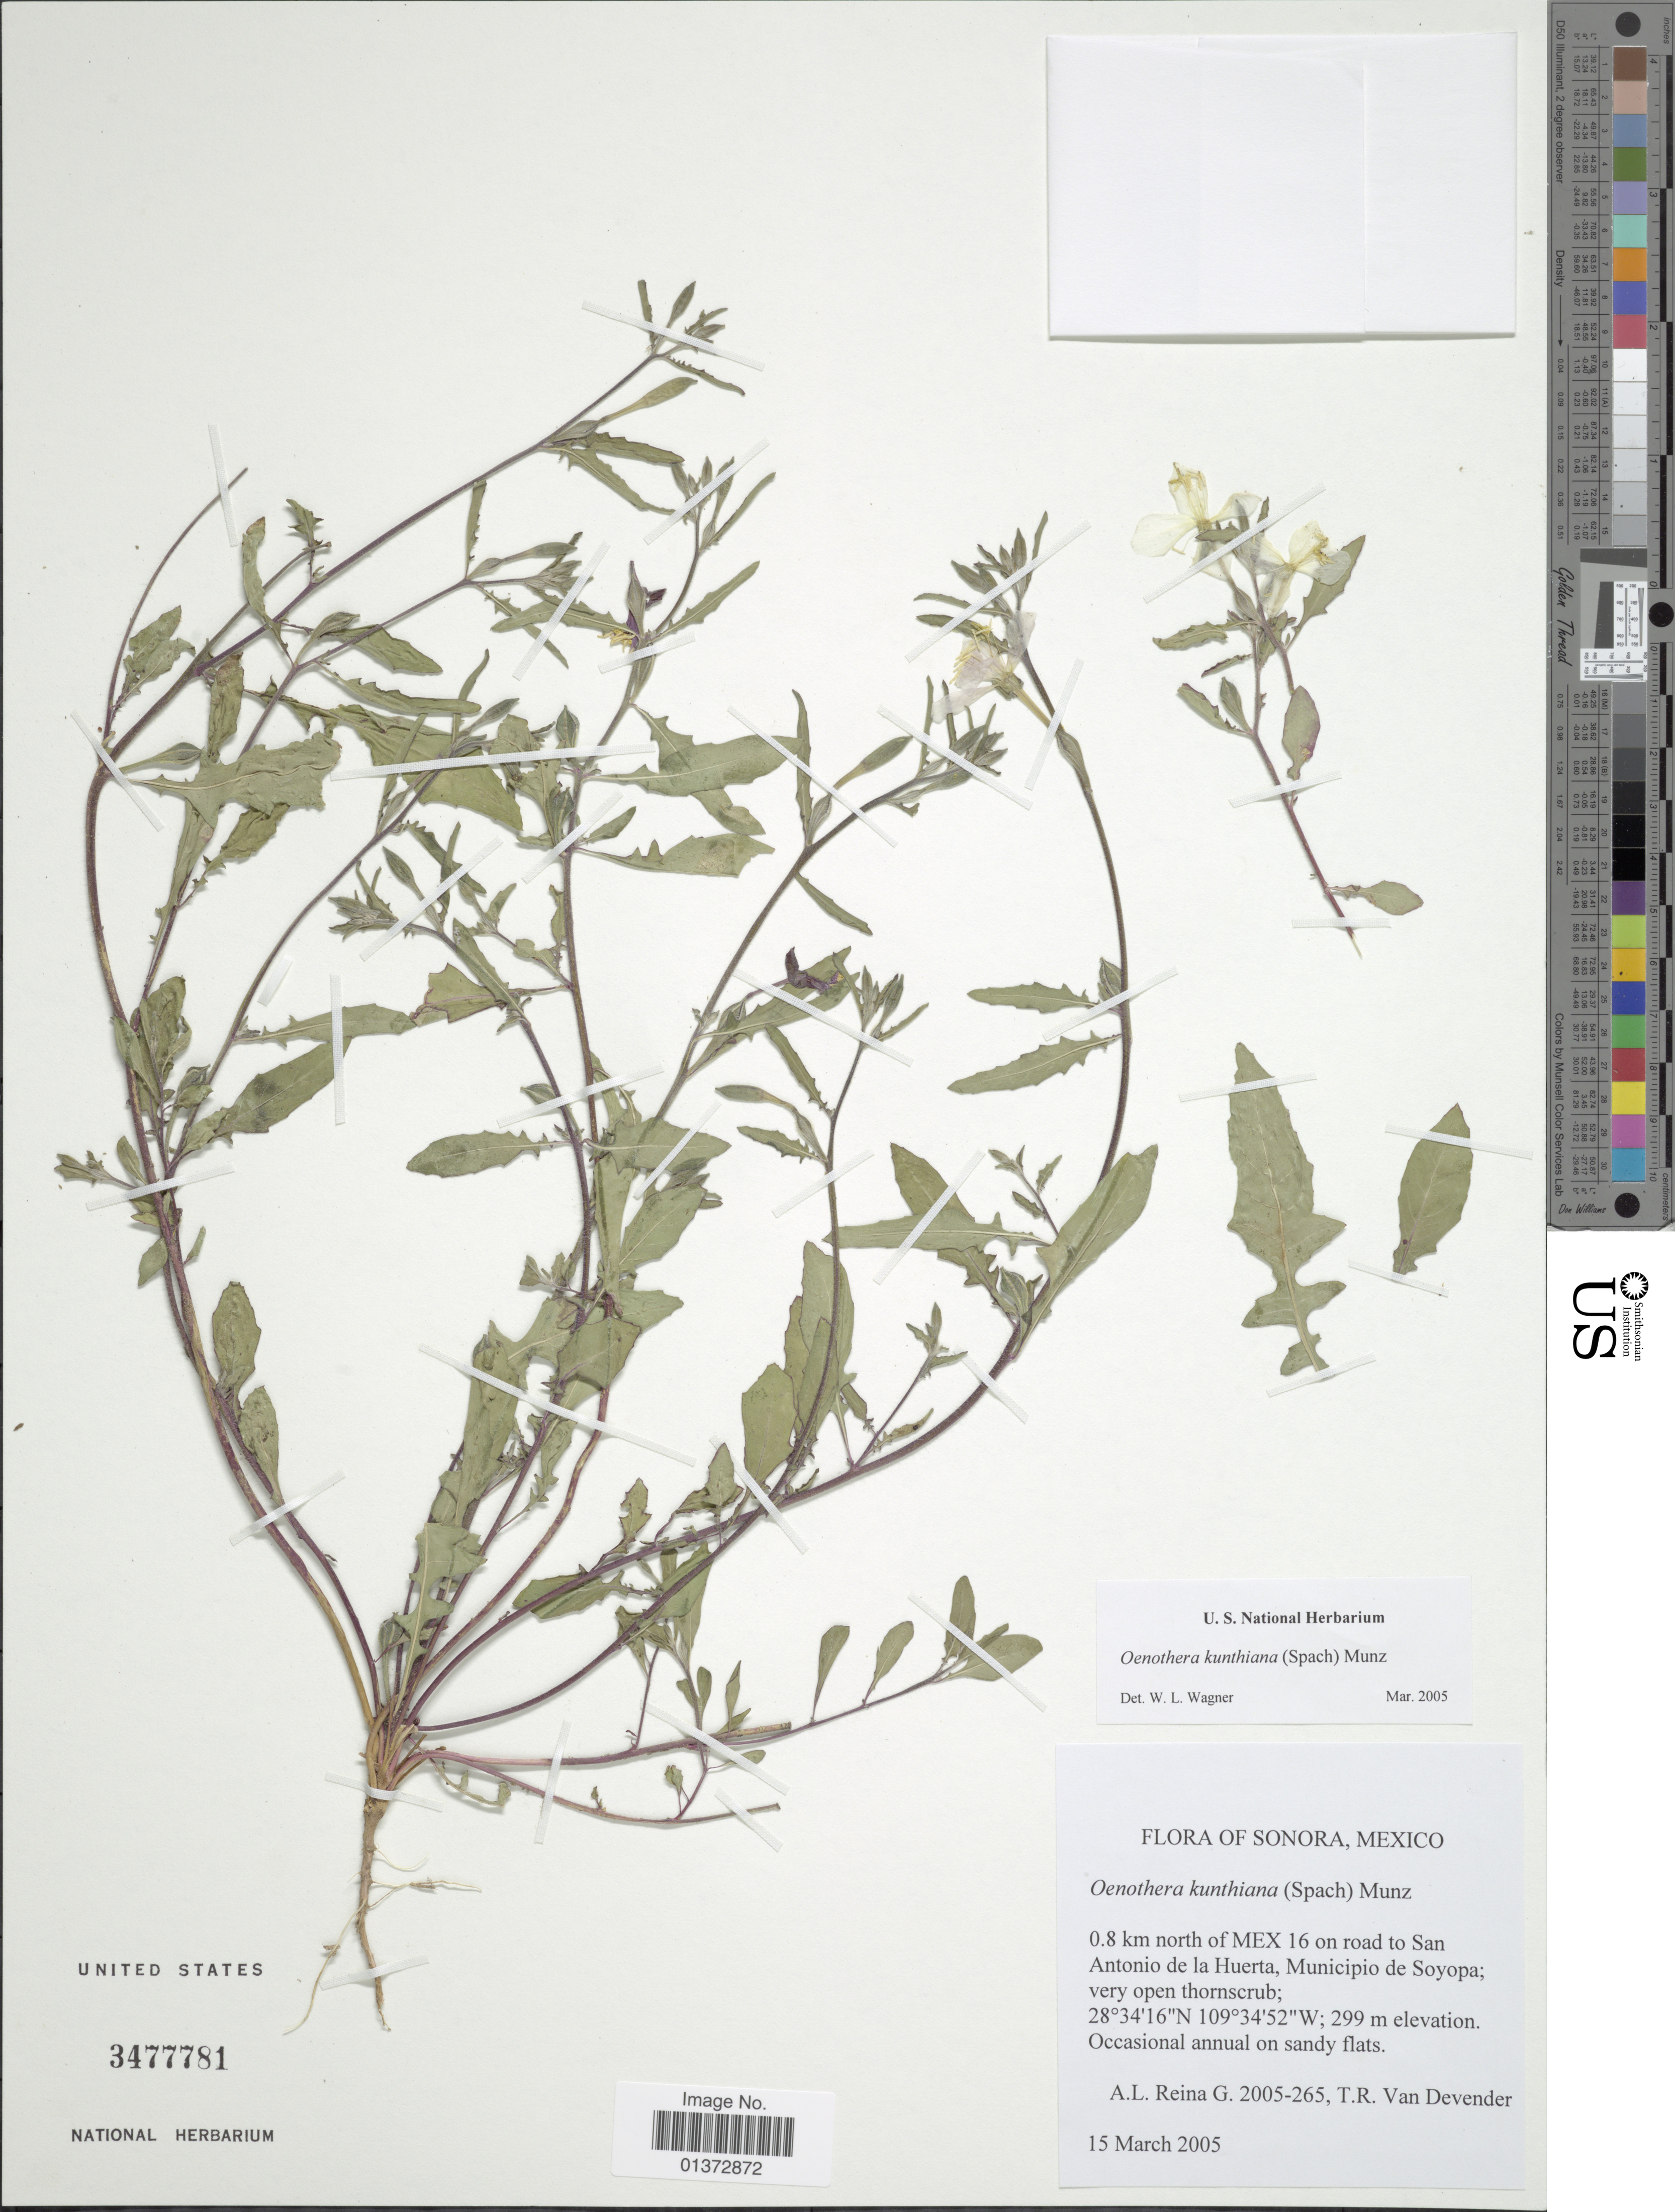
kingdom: Plantae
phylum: Tracheophyta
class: Magnoliopsida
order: Myrtales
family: Onagraceae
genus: Oenothera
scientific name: Oenothera kunthiana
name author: (Spach) Munz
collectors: A. L. Reina G. & T. R. Van Devender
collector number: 2005-265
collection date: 2005-03-15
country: Mexico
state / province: Sonora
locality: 0.8 km north of Mex 16 on road to San Antonio de la Huerta, Municipio de Soyopa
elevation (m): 299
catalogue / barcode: US 3477781